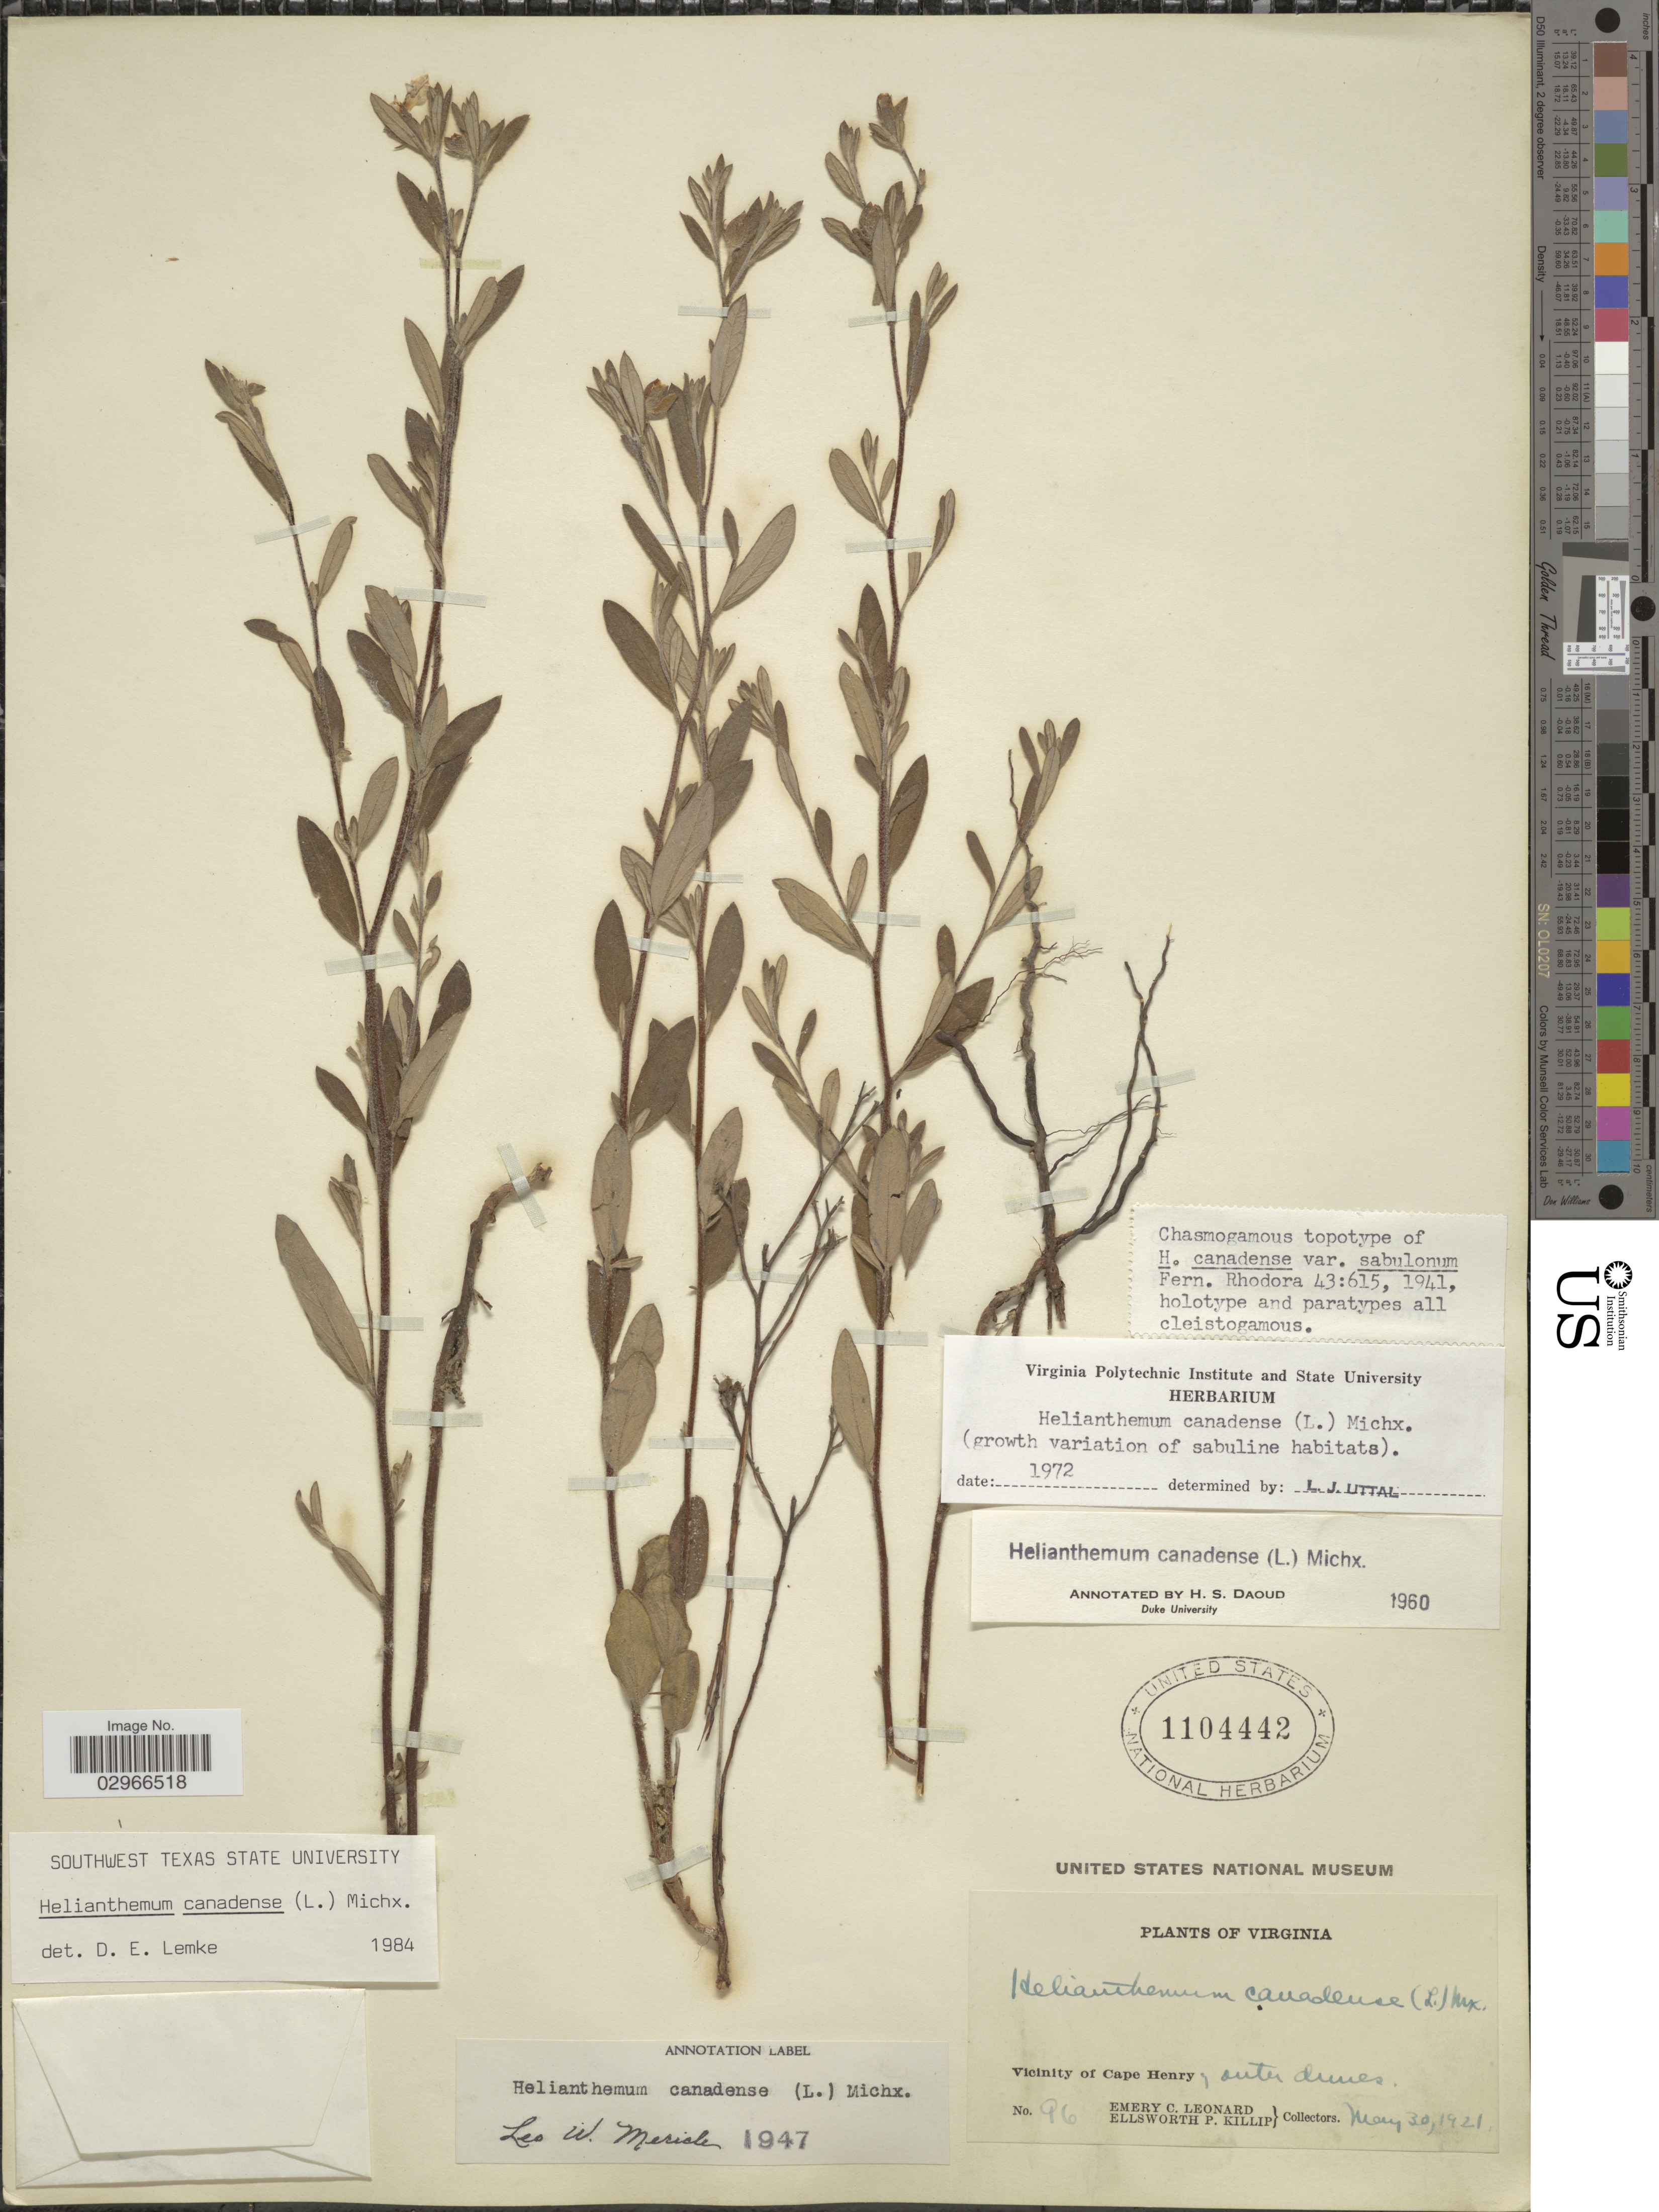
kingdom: Plantae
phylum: Tracheophyta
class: Magnoliopsida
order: Malvales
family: Cistaceae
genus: Helianthemum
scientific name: Helianthemum canadense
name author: (L.) Michx.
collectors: E. C. Leonard & E. P. Killip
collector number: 96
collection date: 1921-05-30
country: United States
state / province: Virginia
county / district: City of Virginia Beach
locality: Vicinity of Cape Henry.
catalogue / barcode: US 1104442